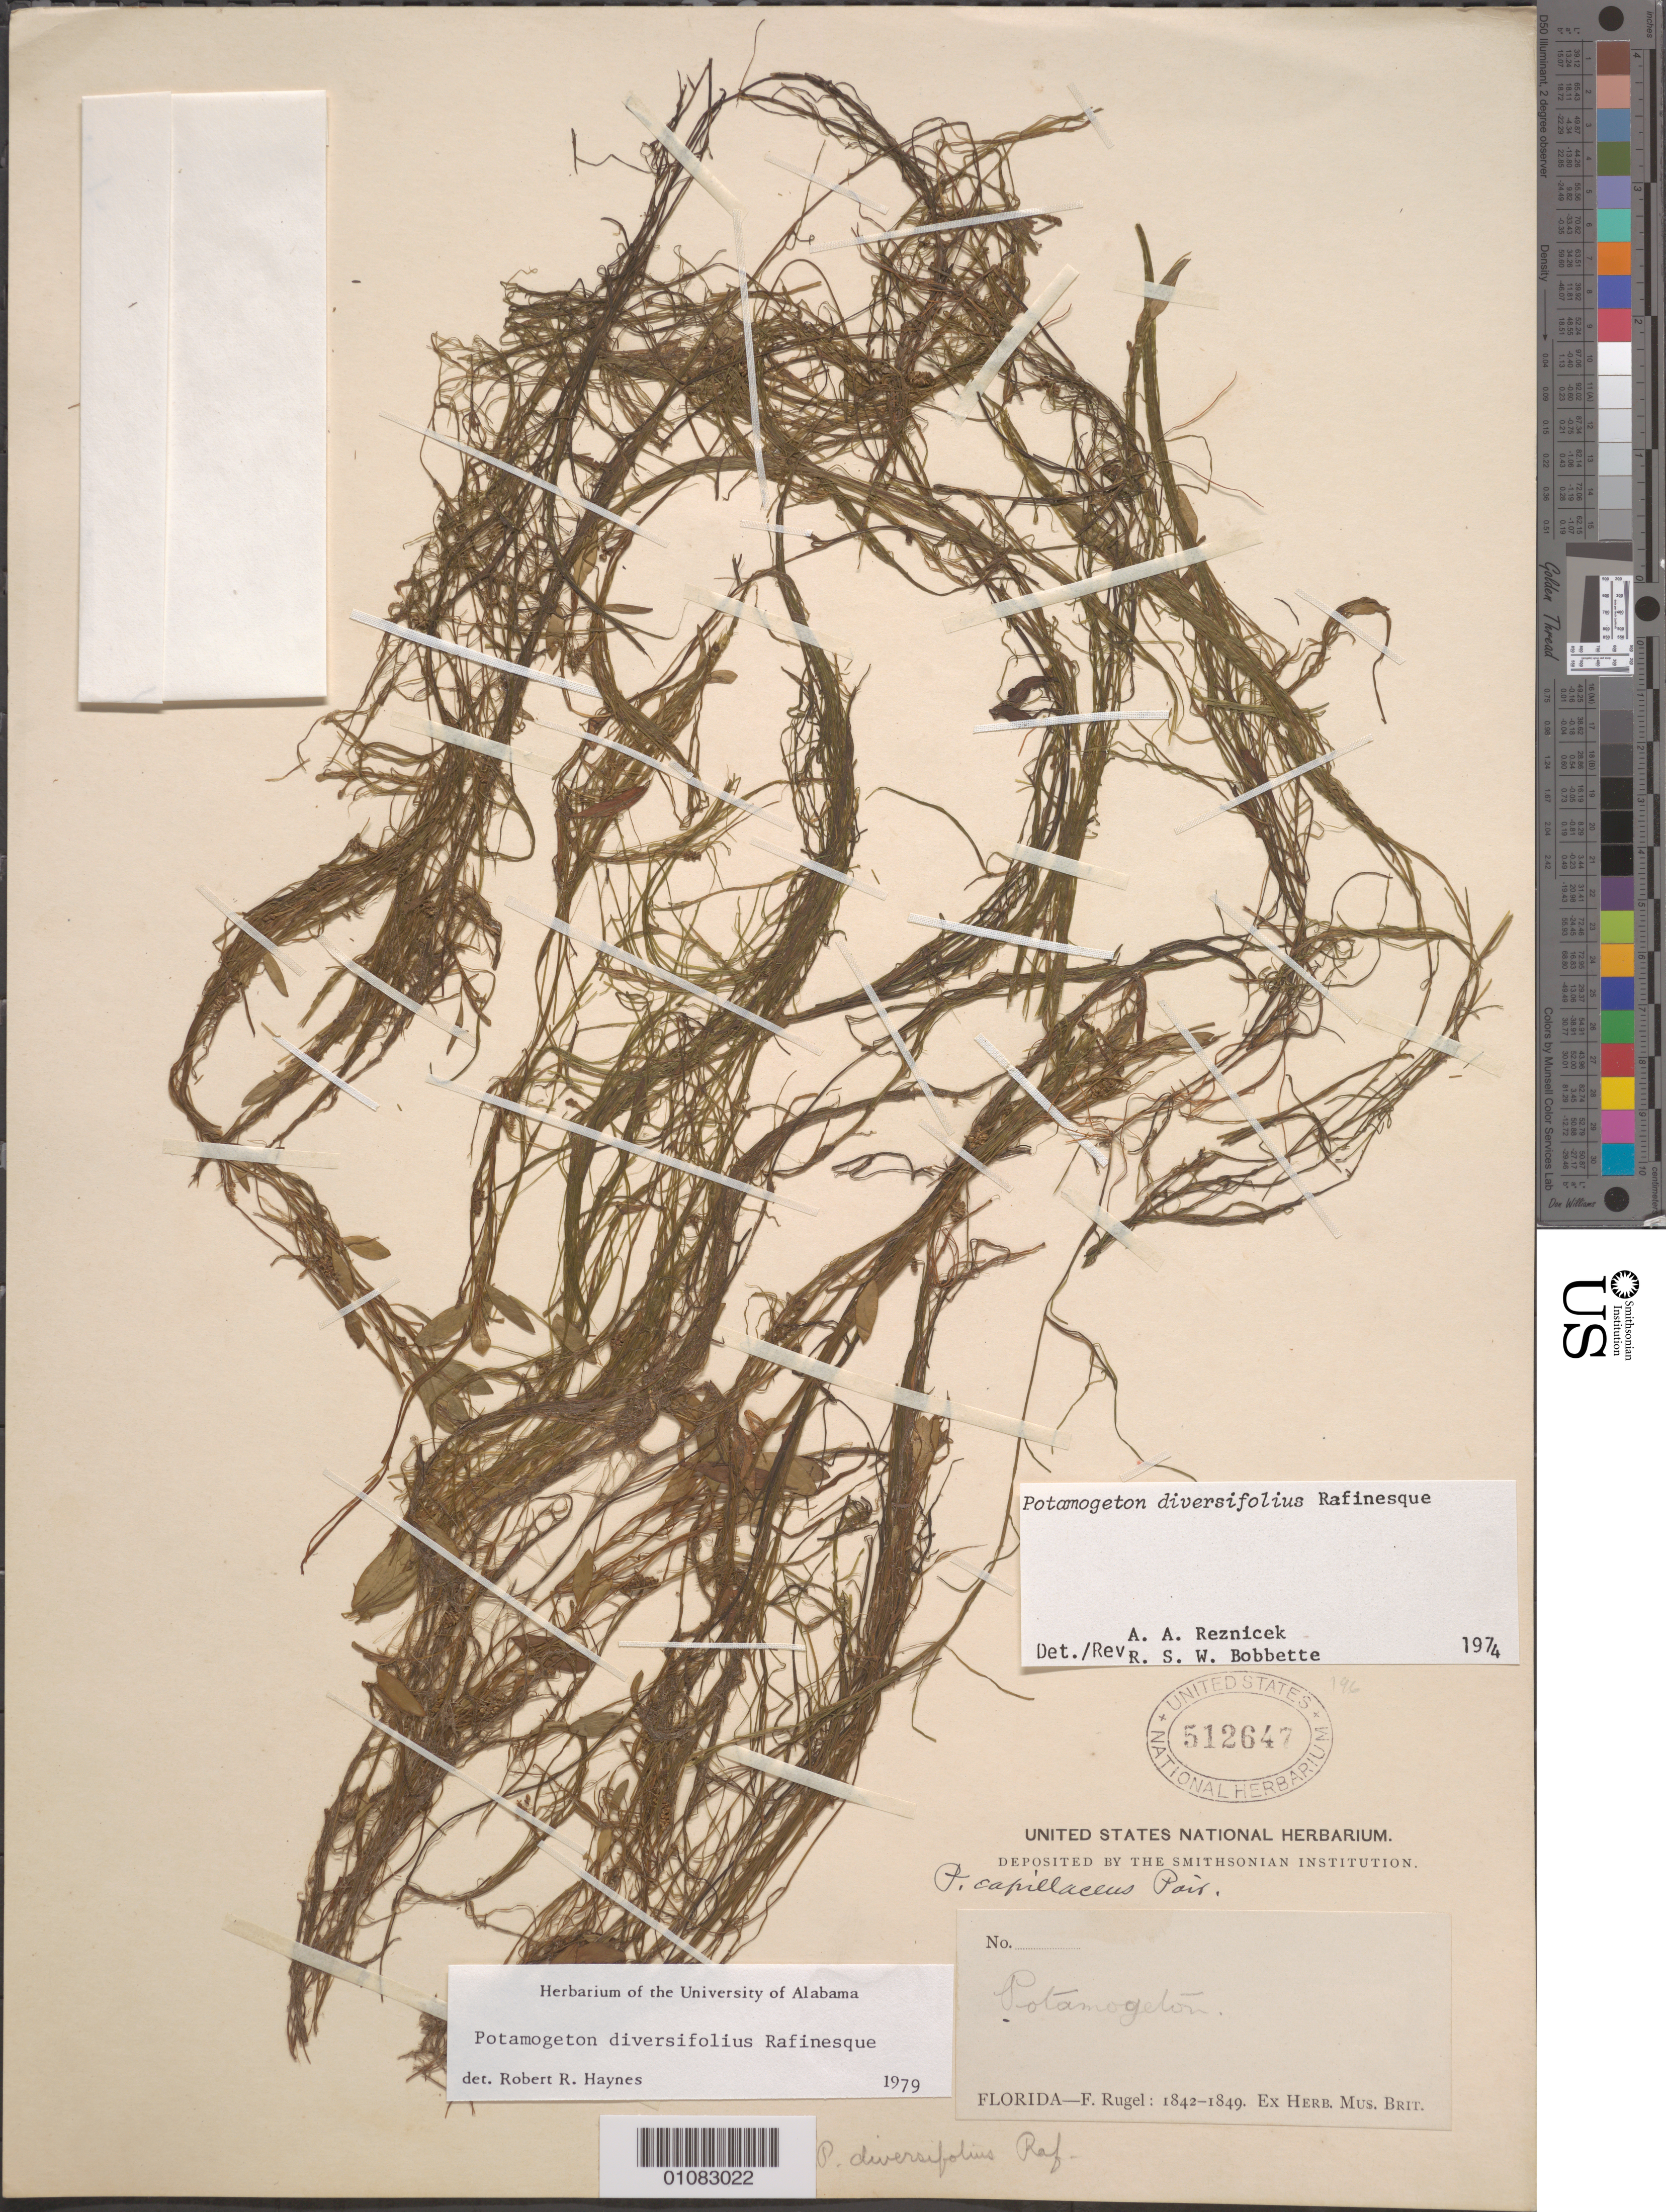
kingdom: Plantae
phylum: Tracheophyta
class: Liliopsida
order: Alismatales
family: Potamogetonaceae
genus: Potamogeton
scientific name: Potamogeton diversifolius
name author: Raf.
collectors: F. Rugel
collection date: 1842/1849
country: United States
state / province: Florida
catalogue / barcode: US 512647